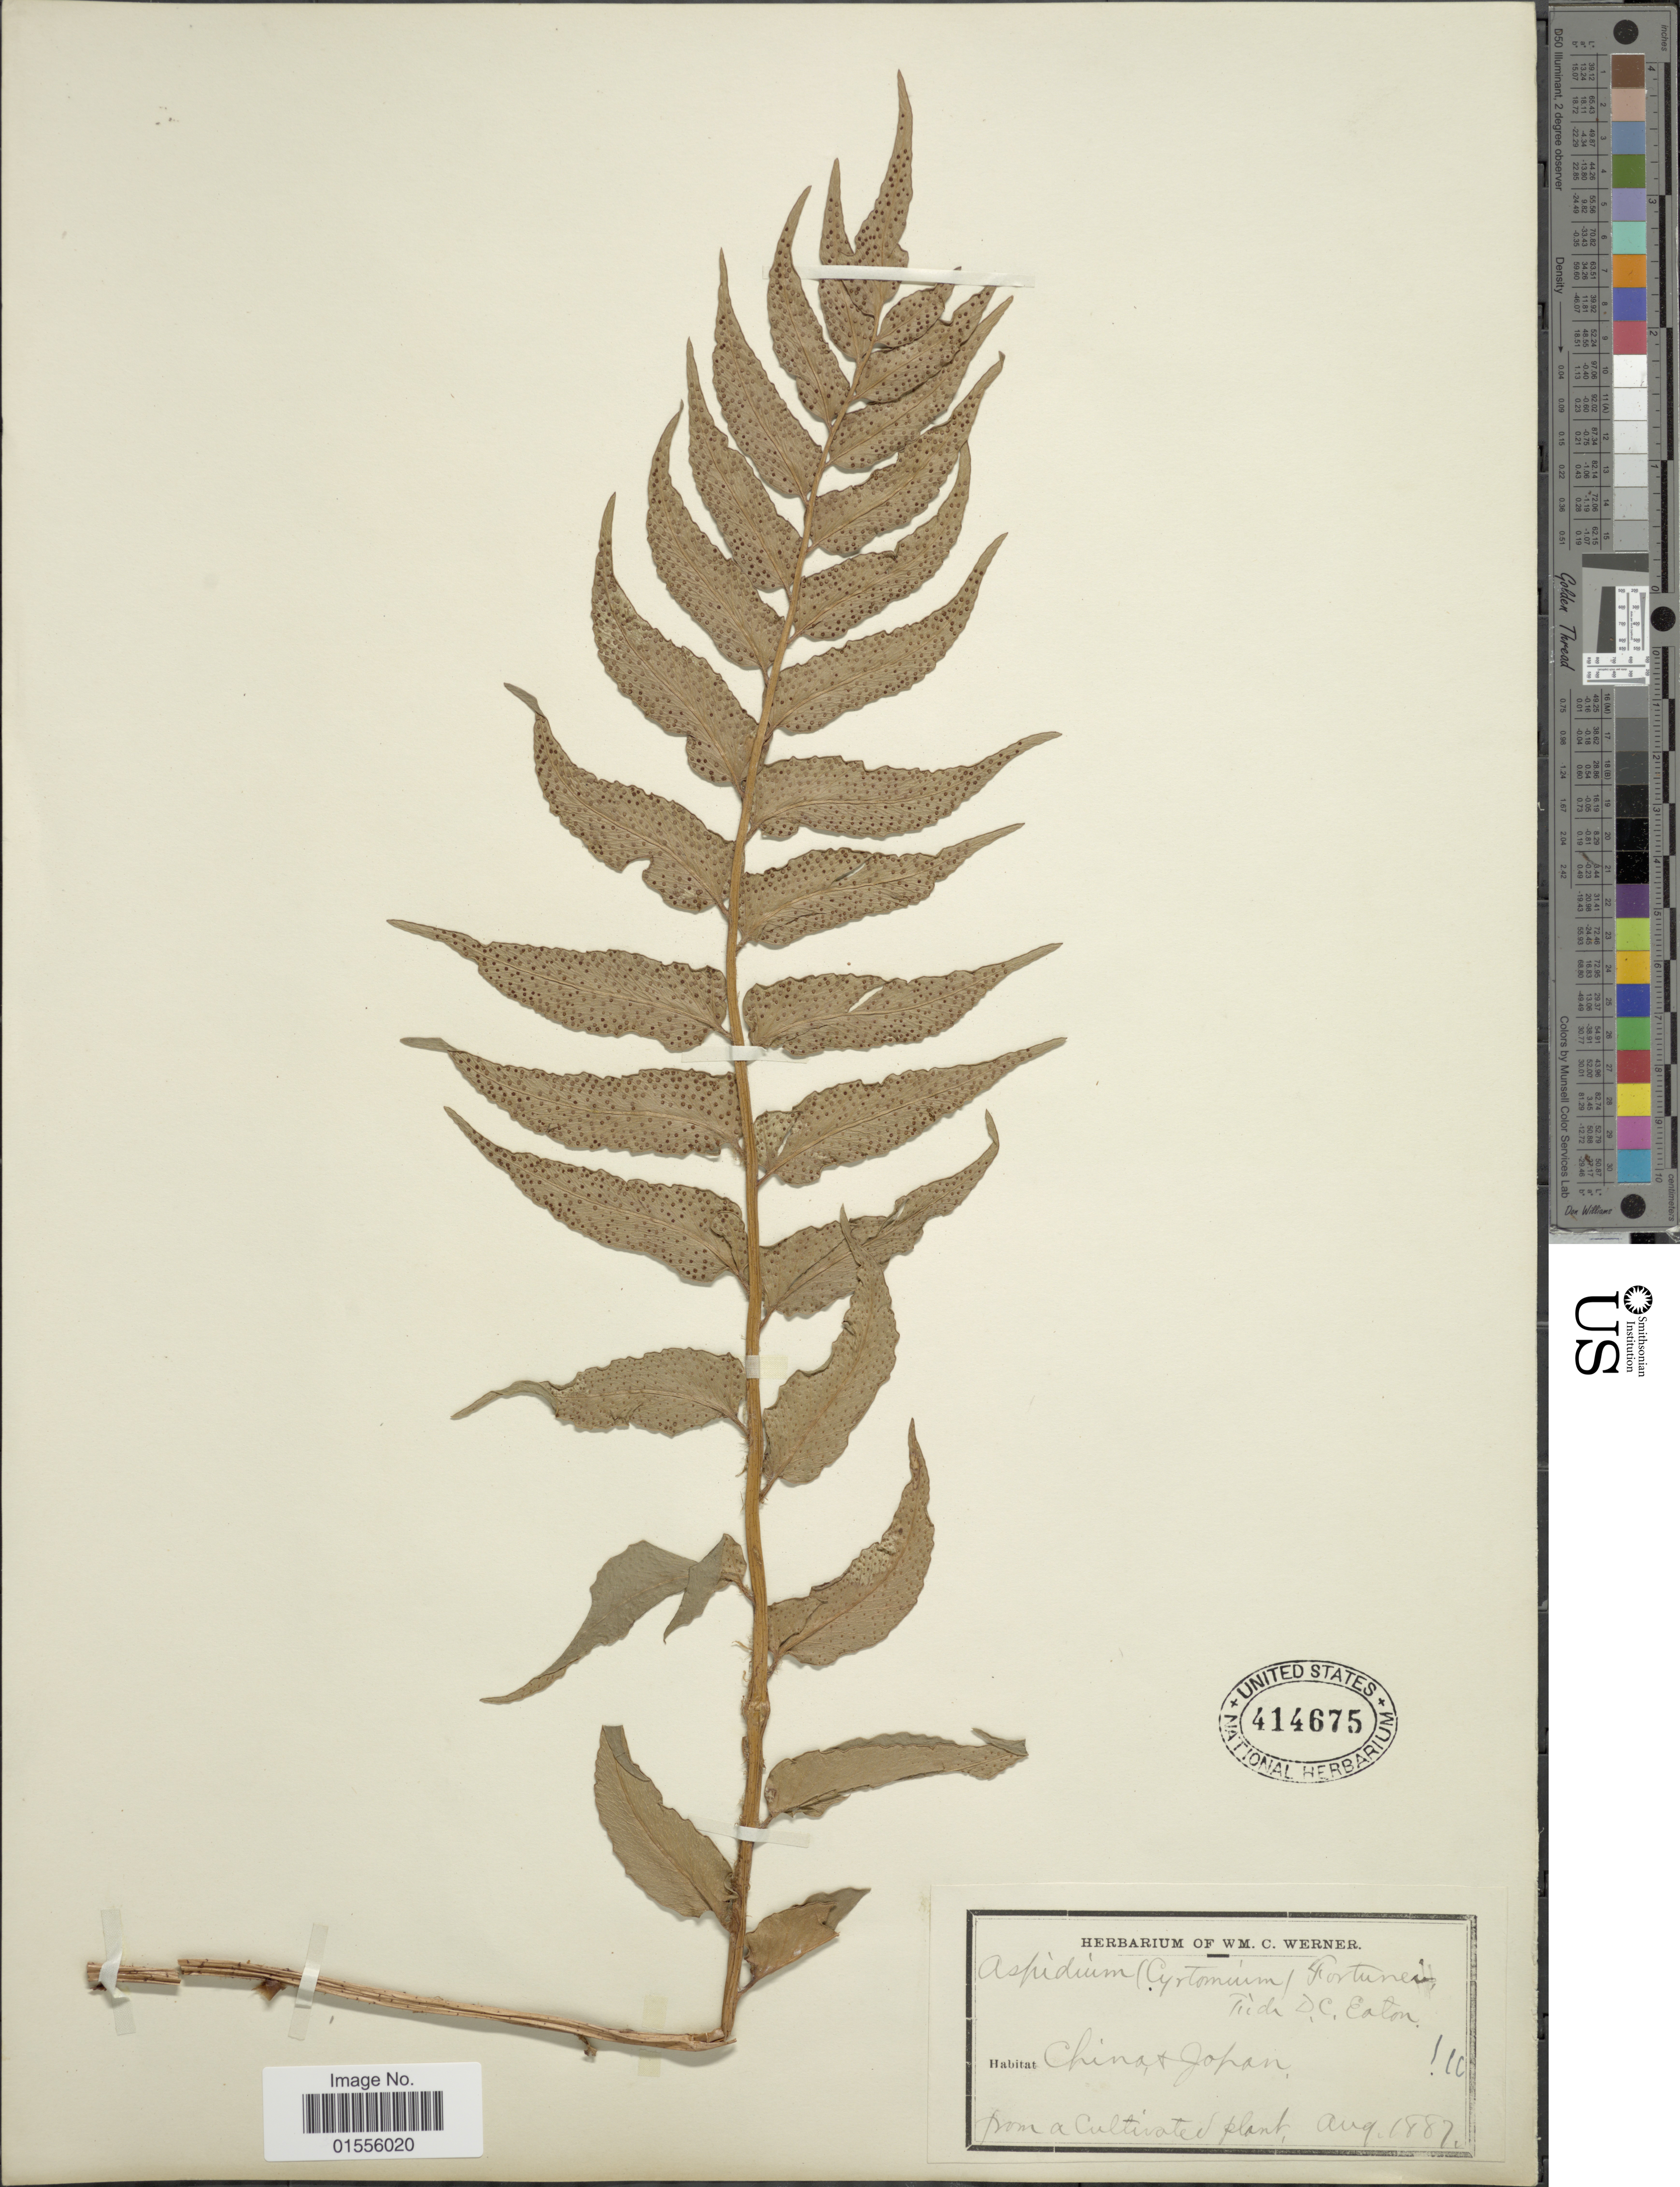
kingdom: Plantae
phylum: Tracheophyta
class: Polypodiopsida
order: Polypodiales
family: Dryopteridaceae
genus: Cyrtomium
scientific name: Cyrtomium fortunei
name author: J. Sm.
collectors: ex herb. Wm. C. Werner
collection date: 1887-08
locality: China + Japan, froma cultivated plant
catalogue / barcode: US 414675